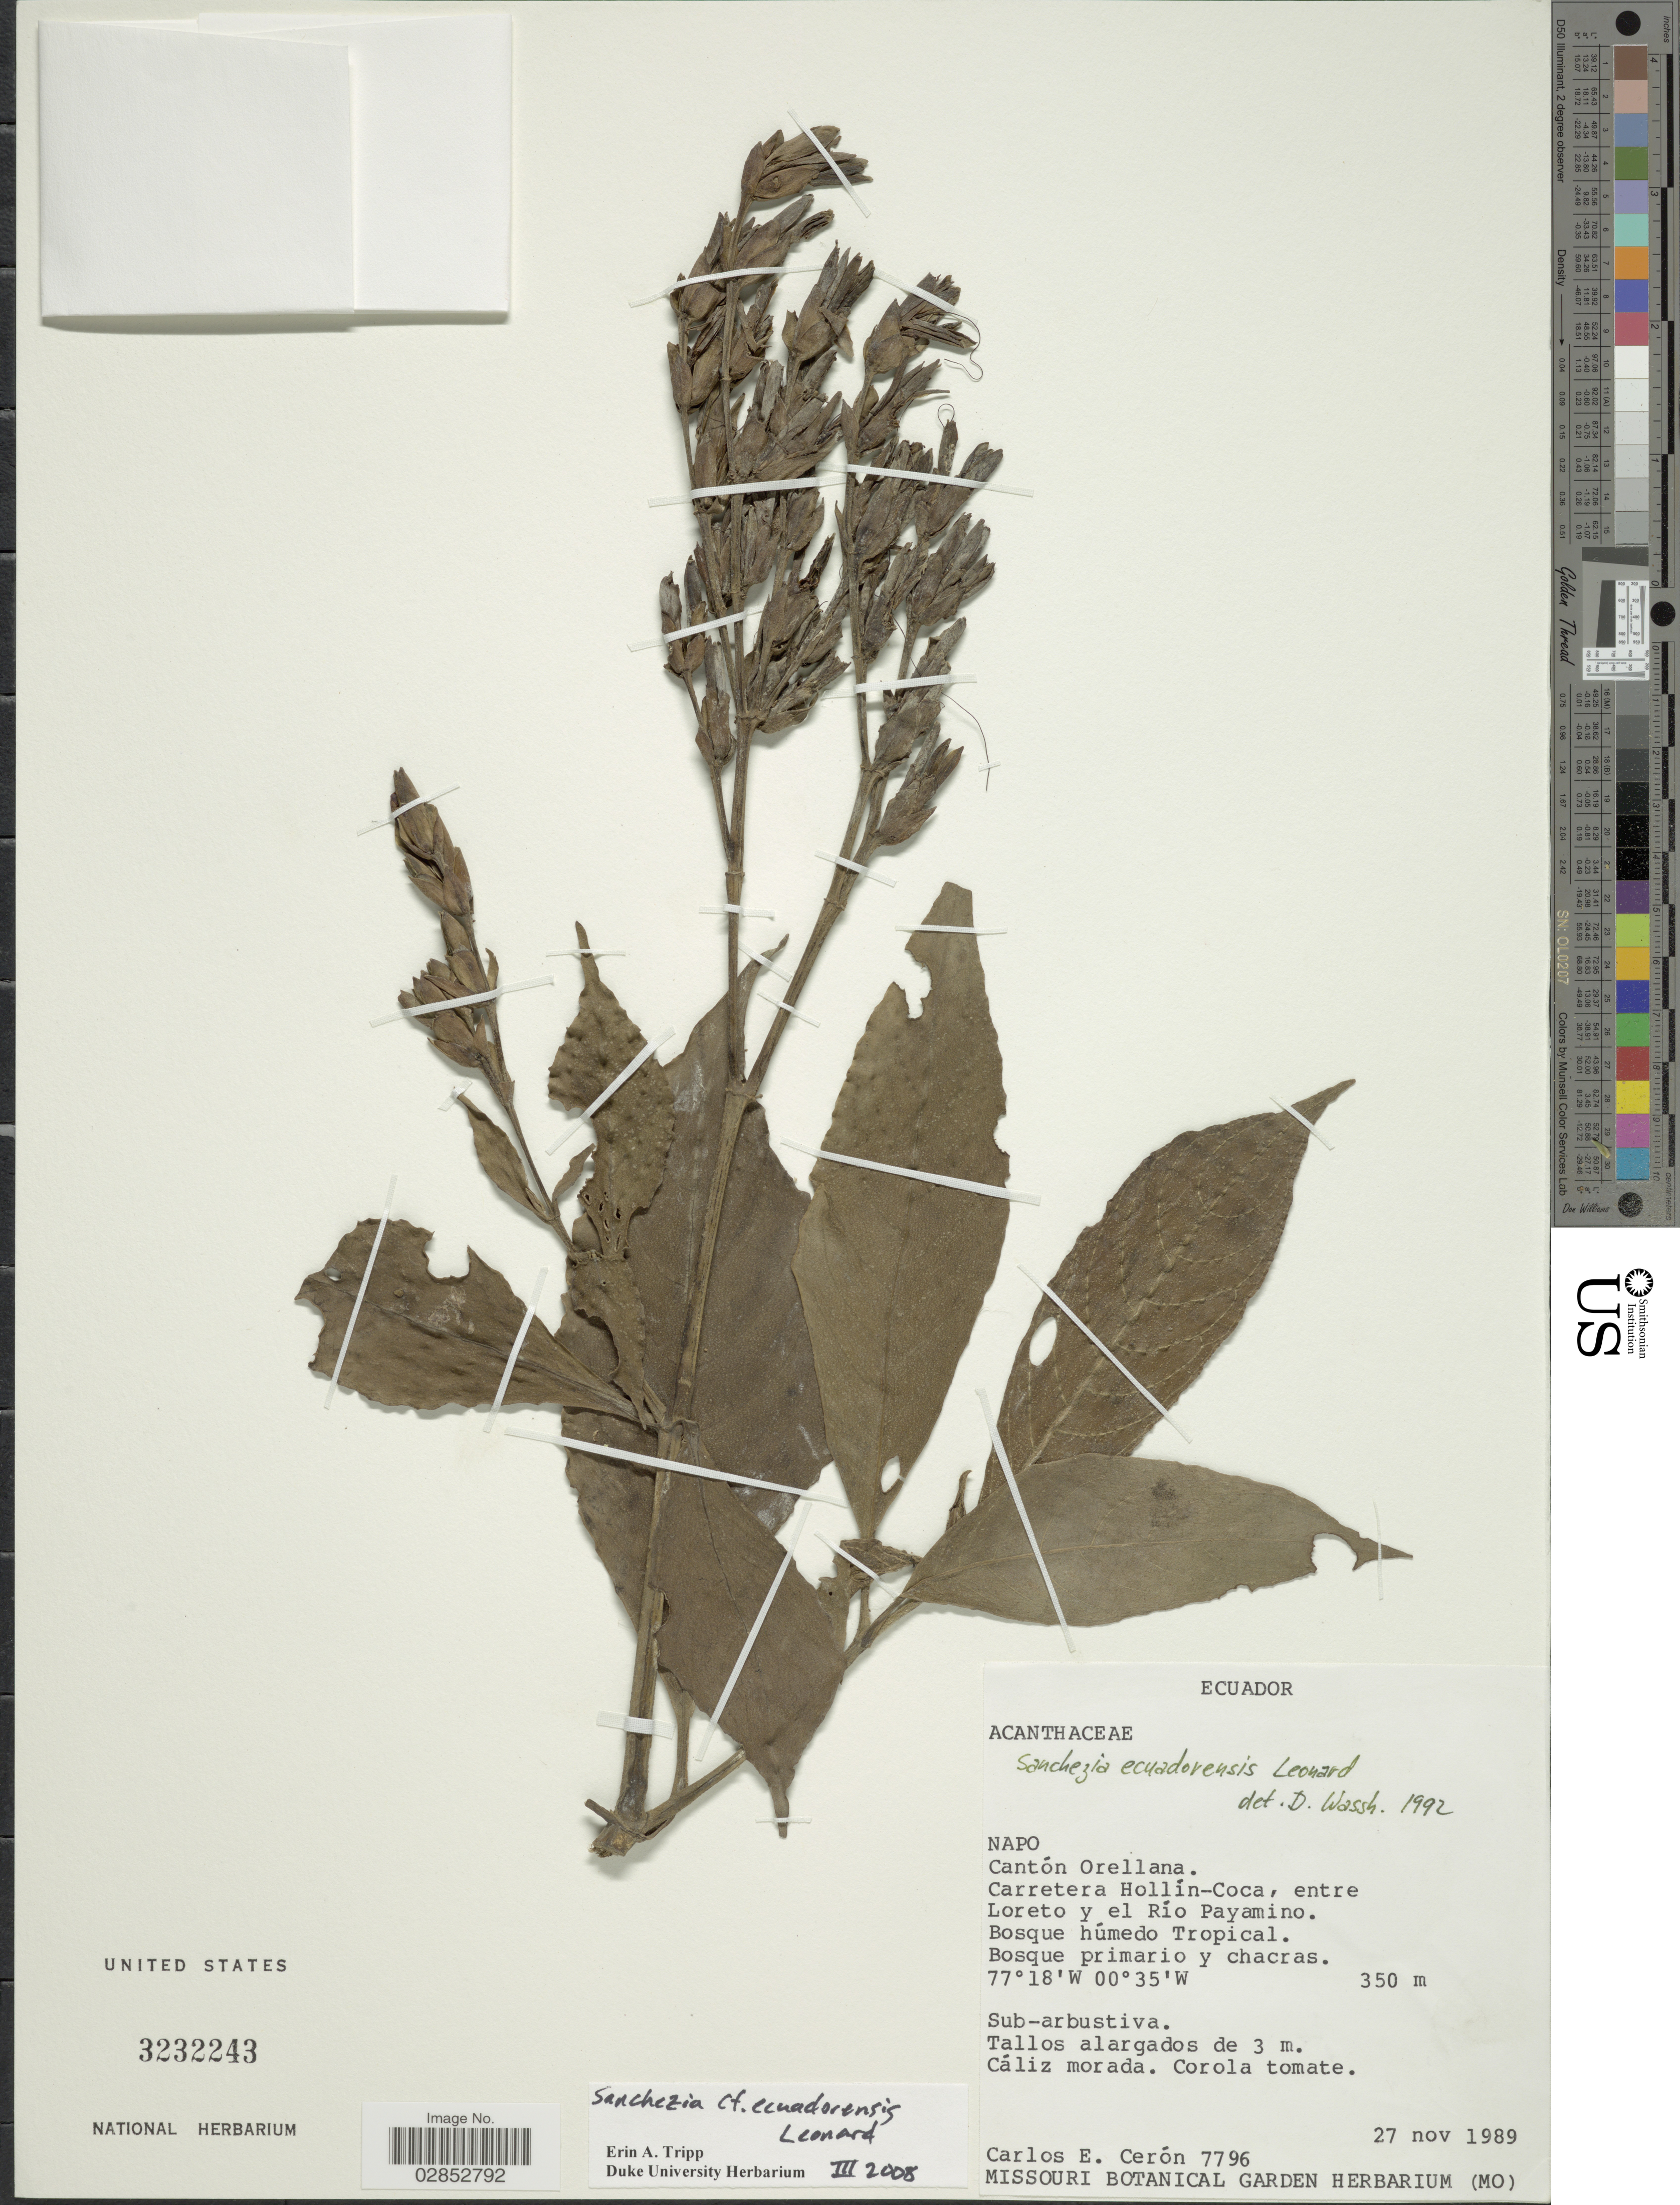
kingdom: Plantae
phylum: Tracheophyta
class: Magnoliopsida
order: Lamiales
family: Acanthaceae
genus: Sanchezia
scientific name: Sanchezia parviflora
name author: Leonard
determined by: Azevedo, Igor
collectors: C. E. Cerón M.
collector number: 7796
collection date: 1989-11-27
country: Ecuador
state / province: Napo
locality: Cantón Orellana. Carretera Hollín-Coca, entre Loreto y el Río Payamino.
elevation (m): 350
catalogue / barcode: US 3232243